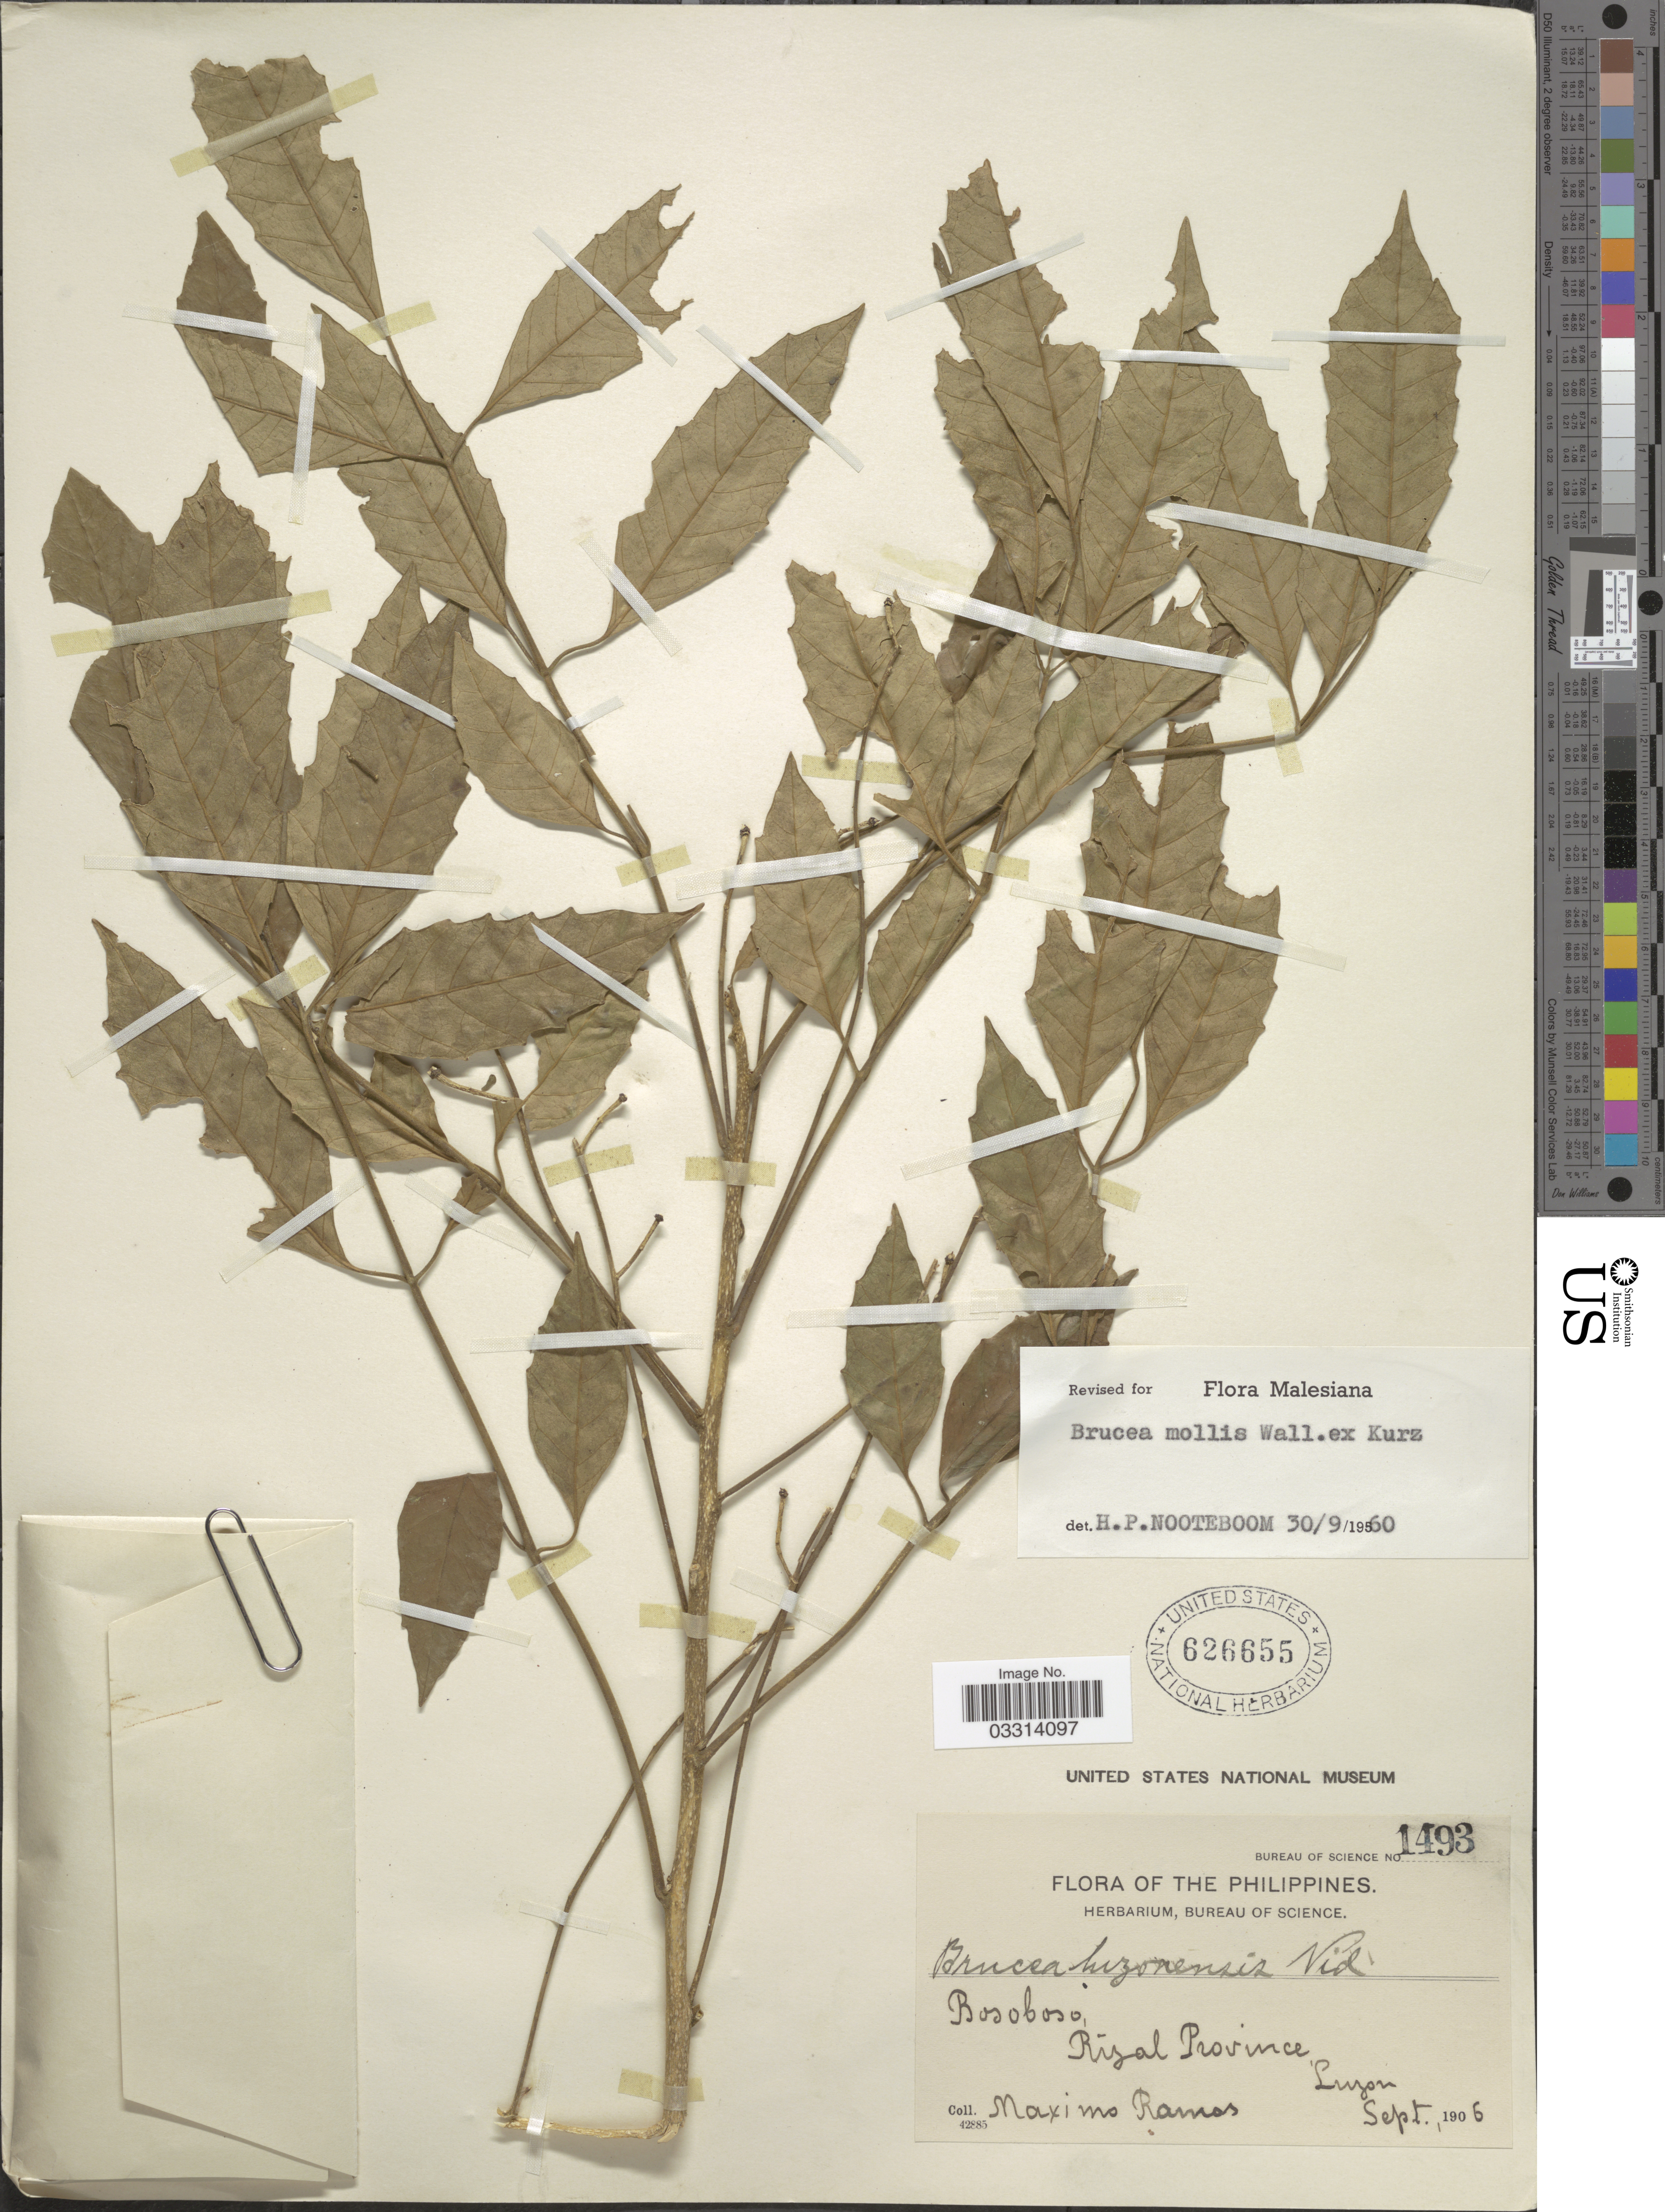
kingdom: Plantae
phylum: Tracheophyta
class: Magnoliopsida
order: Sapindales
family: Simaroubaceae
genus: Brucea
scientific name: Brucea mollis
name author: Wall. ex Kurz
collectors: M. Ramos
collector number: Bureau of Science 1493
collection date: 1906-09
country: Philippines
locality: Bosoboso, Rizal Province, Luzon.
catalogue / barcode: US 626655